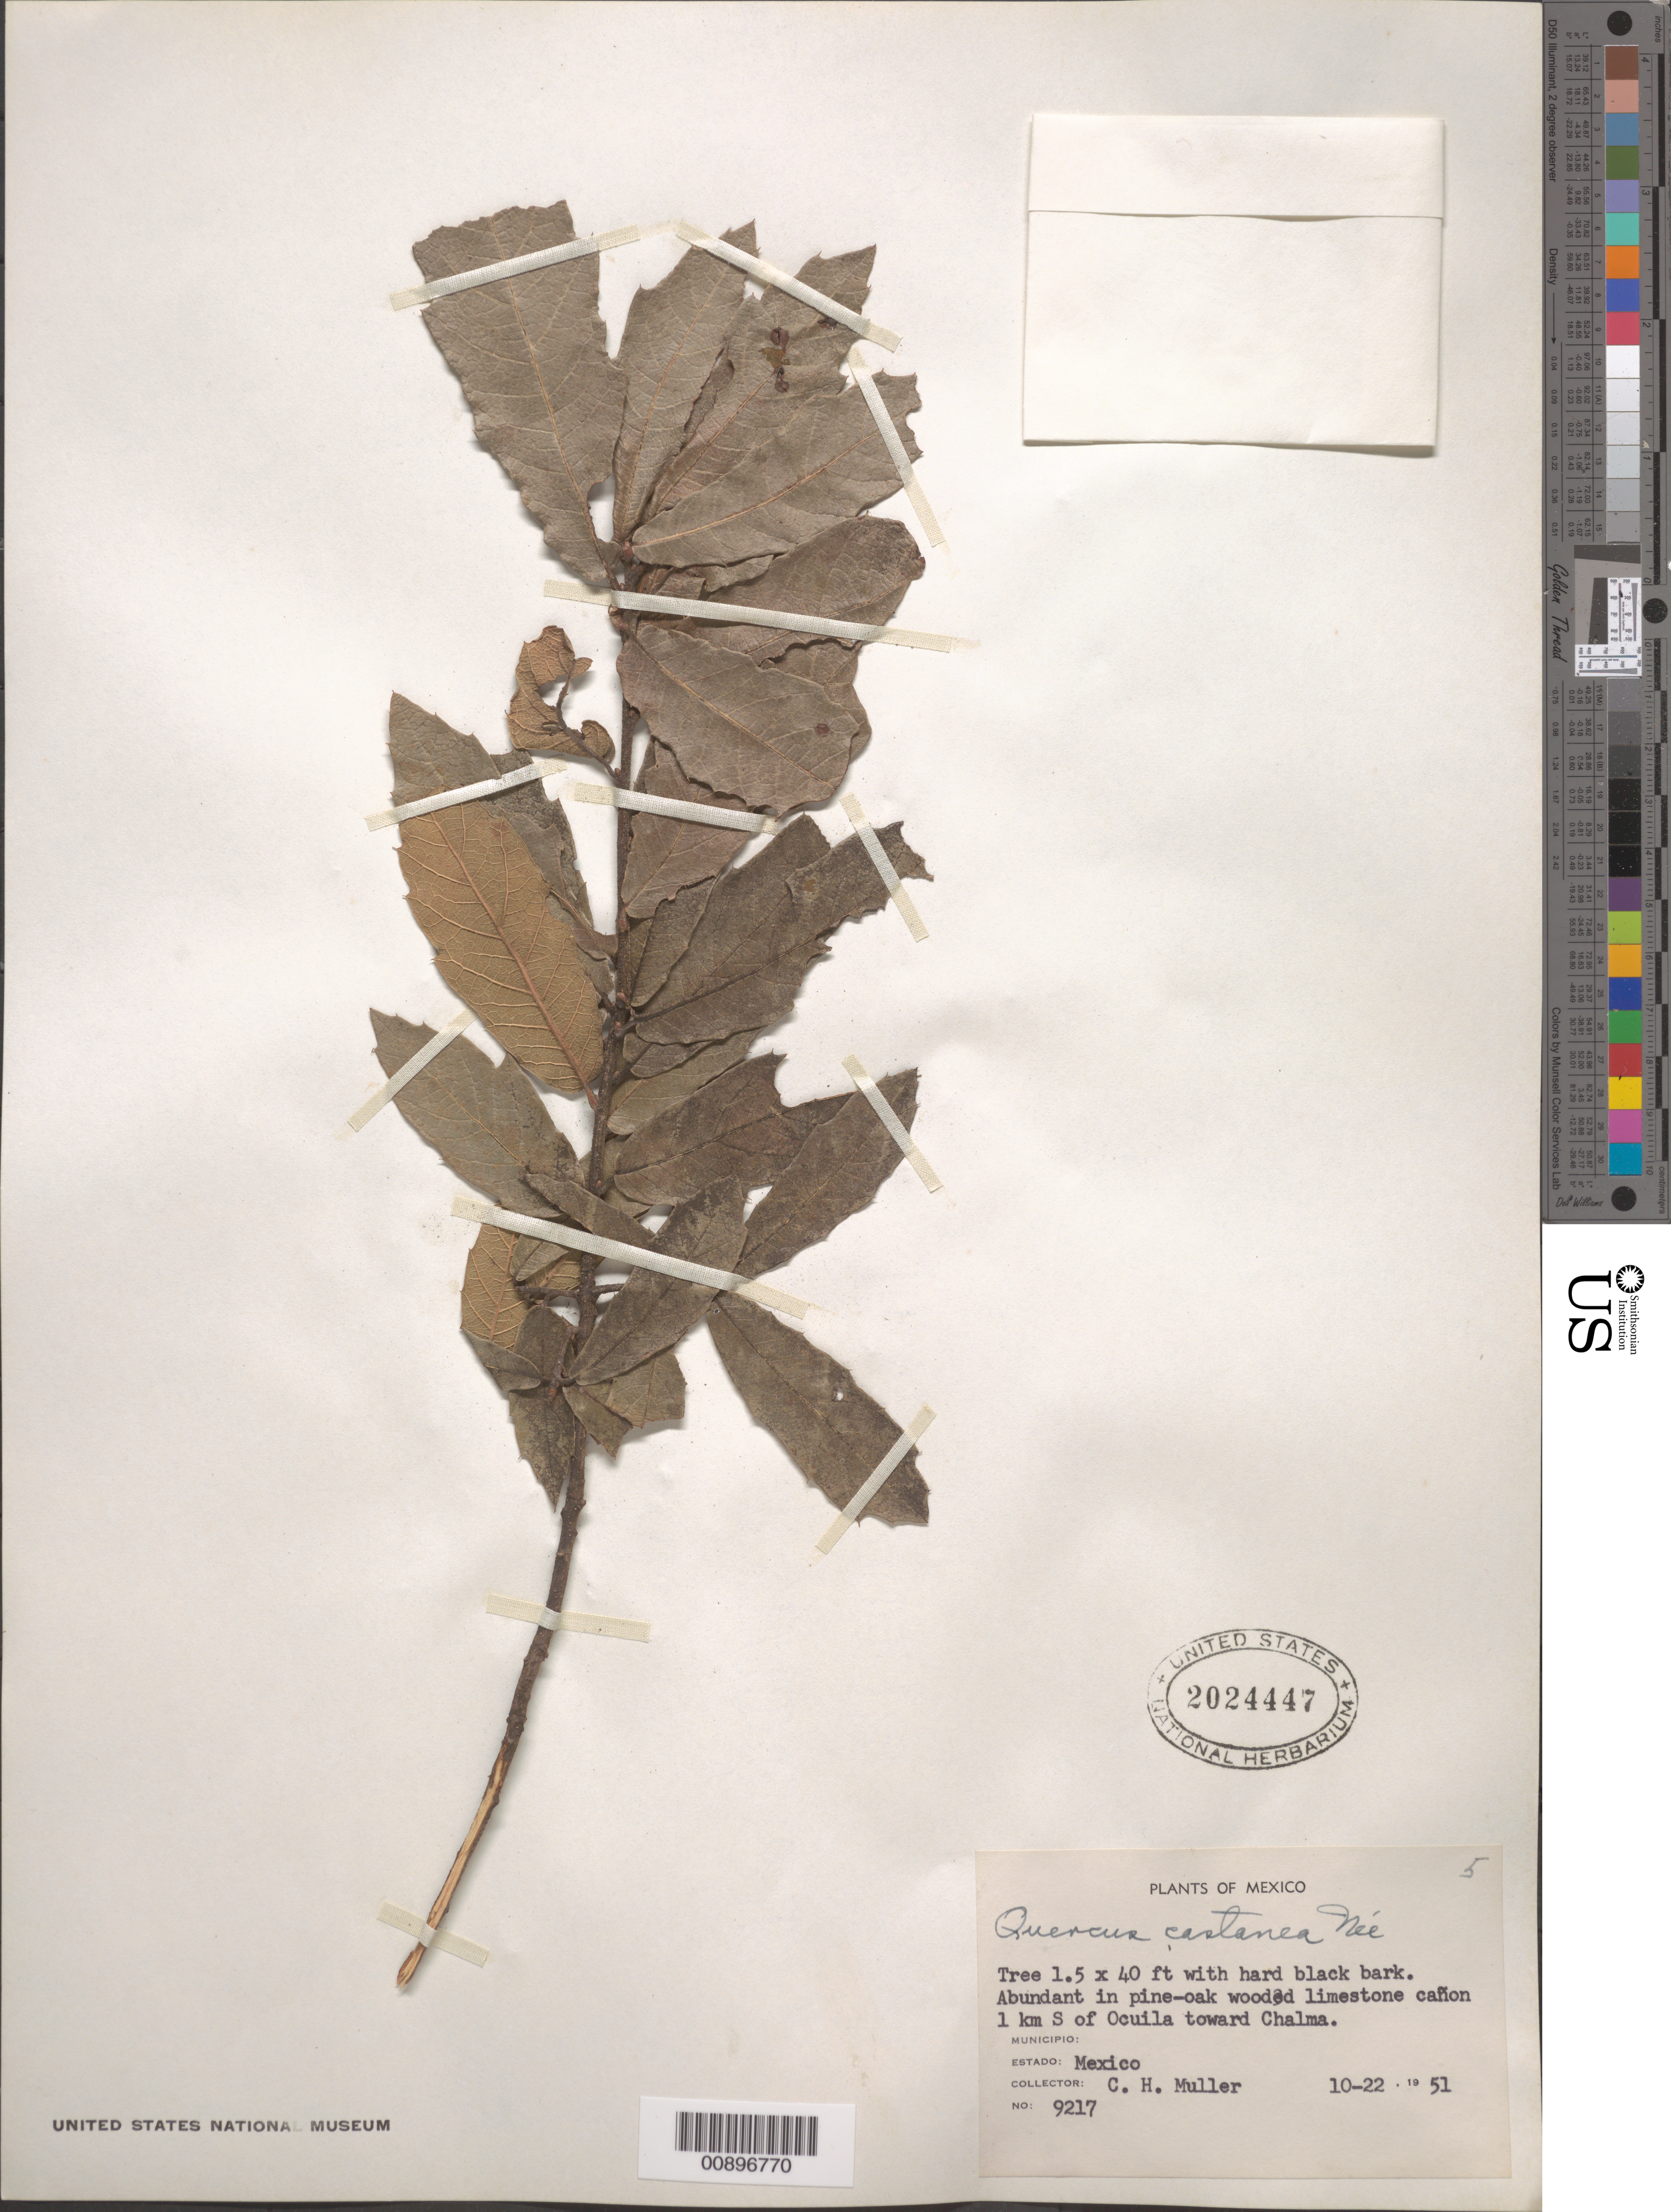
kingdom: Plantae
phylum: Tracheophyta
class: Magnoliopsida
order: Fagales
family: Fagaceae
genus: Quercus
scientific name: Quercus castanea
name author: Née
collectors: C. H. Muller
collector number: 9217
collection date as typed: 22 Oct 1951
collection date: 1951-10-22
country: Mexico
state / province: México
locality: Cañon 1 km. S of Ocuila toward Chalma. Estado de México.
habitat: Abundant in pine-oak wooded limestone cañon.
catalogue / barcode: US 2024447